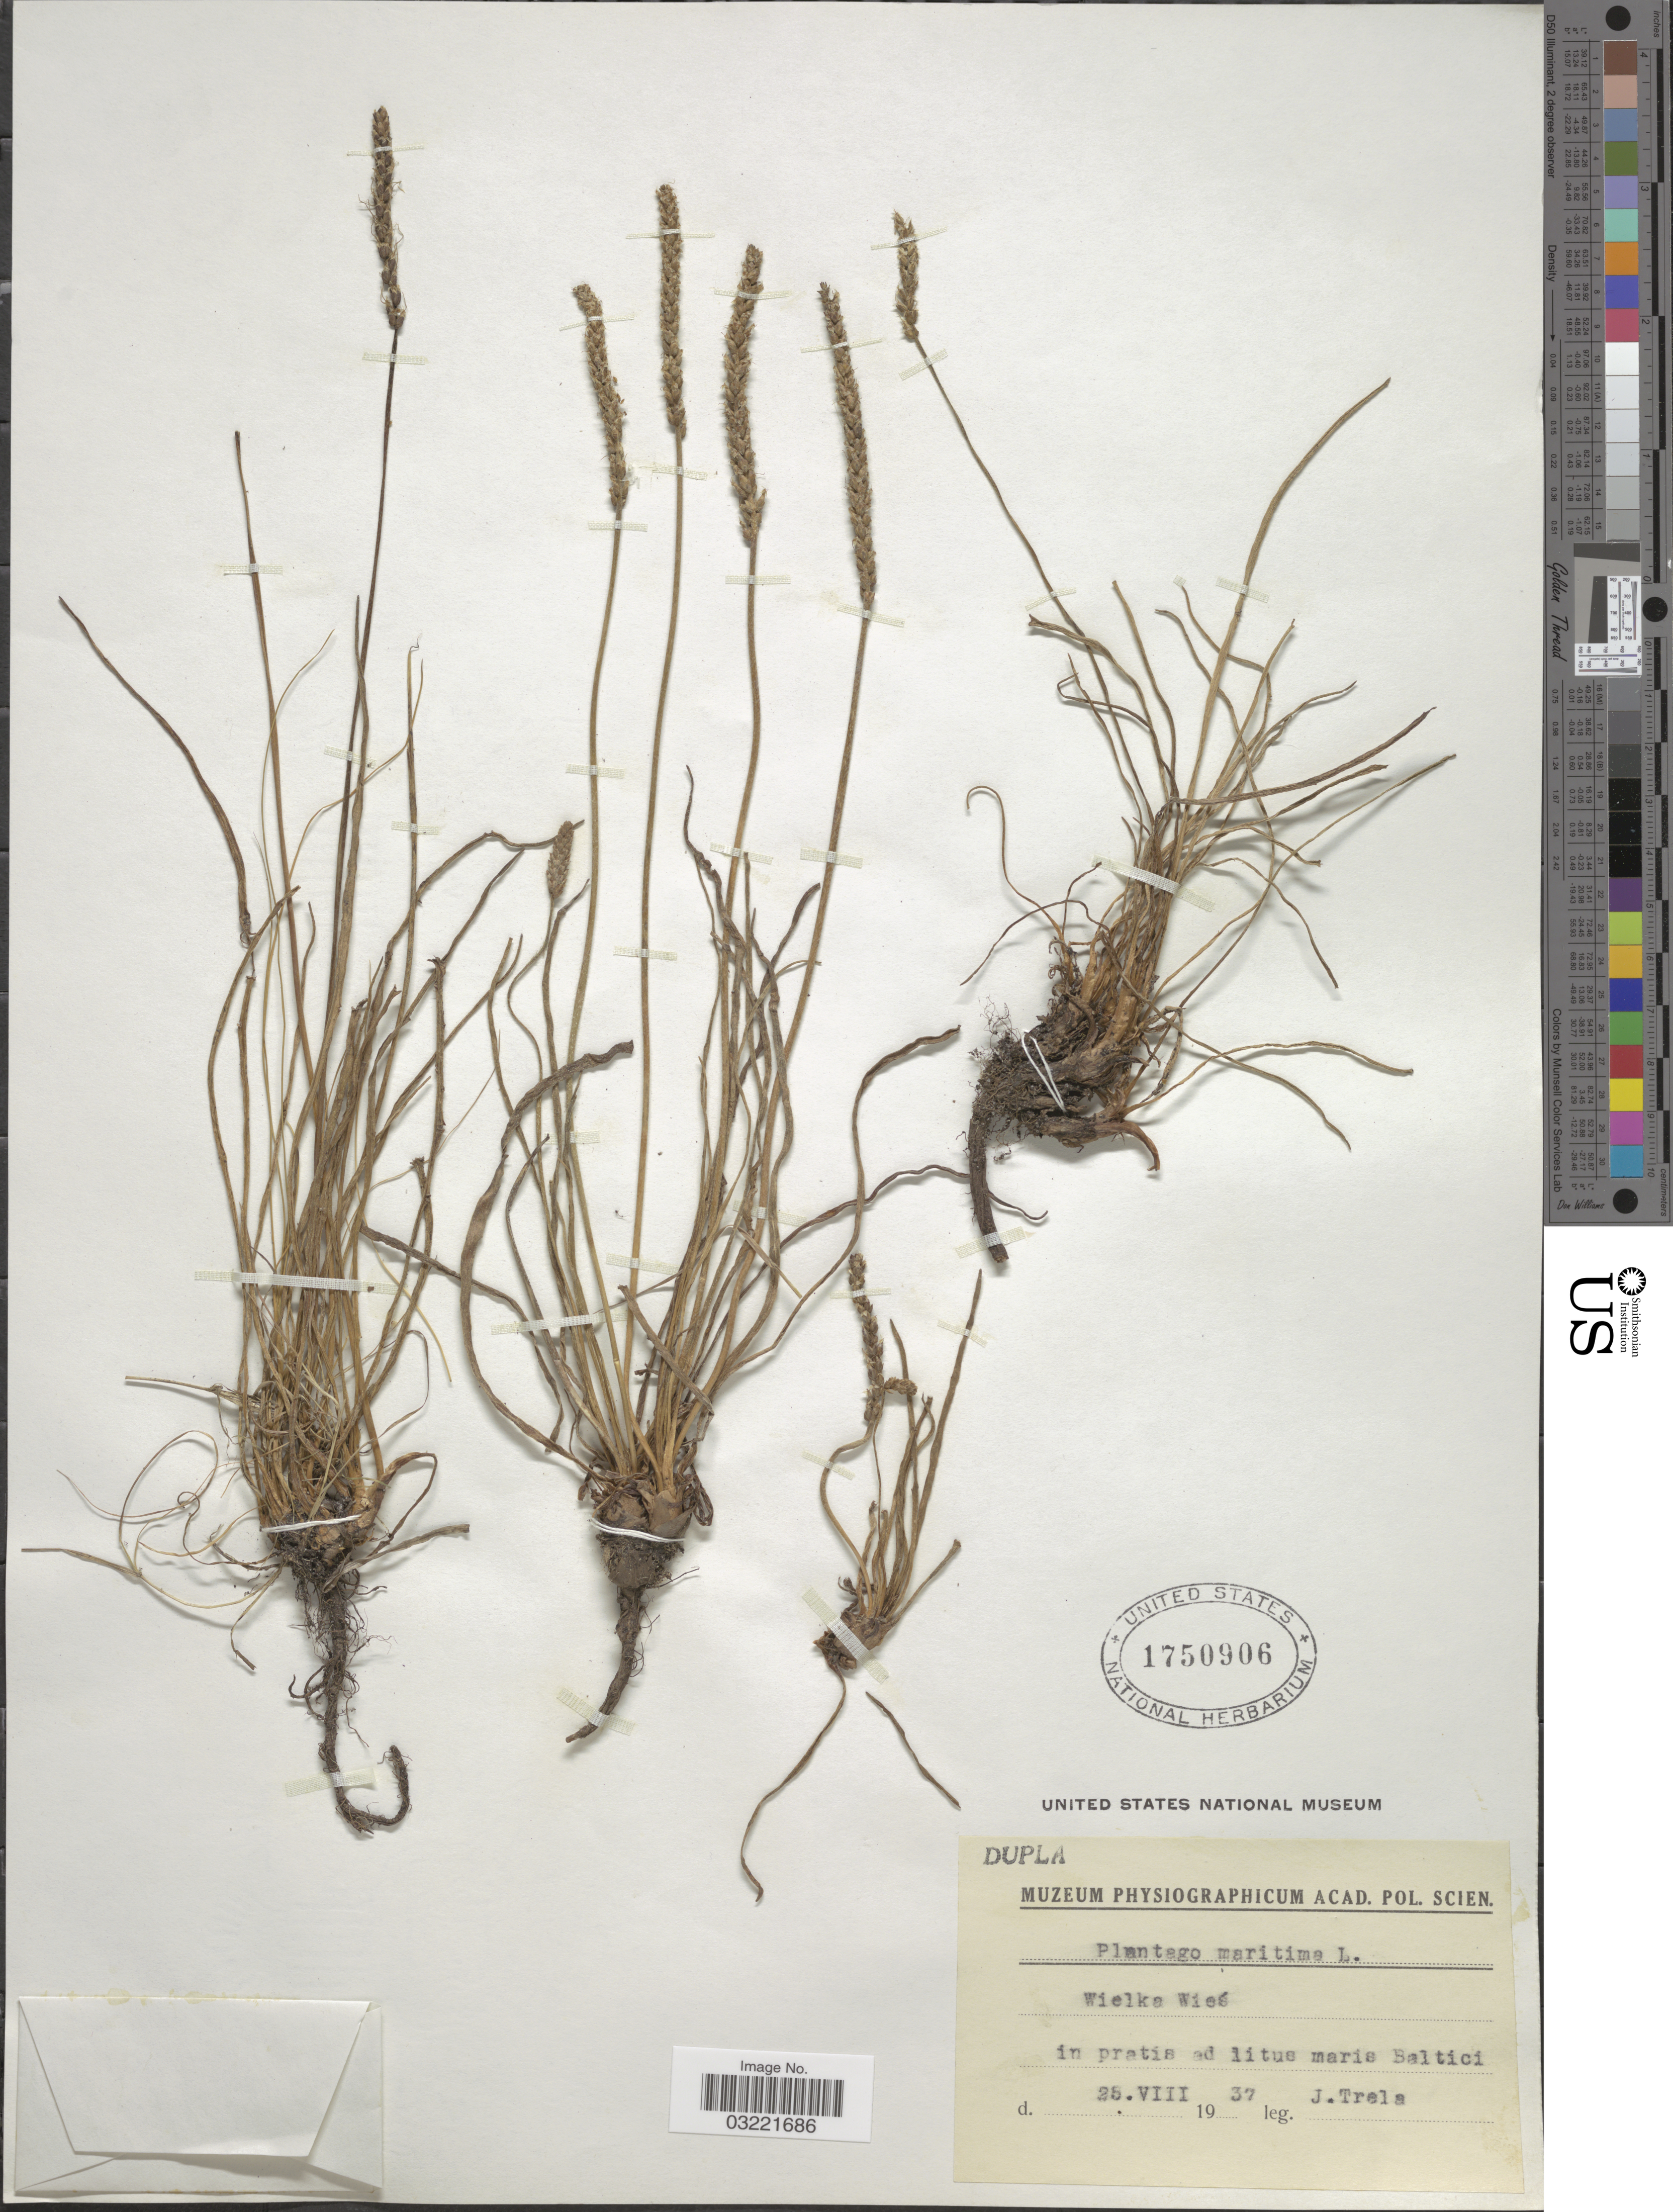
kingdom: Plantae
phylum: Tracheophyta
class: Magnoliopsida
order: Lamiales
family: Plantaginaceae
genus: Plantago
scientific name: Plantago maritima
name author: L.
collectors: J. Trela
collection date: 1937-08-25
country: Poland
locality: Wielka Wiés. In pratis ad litus maris Baltici.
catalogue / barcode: US 1750906